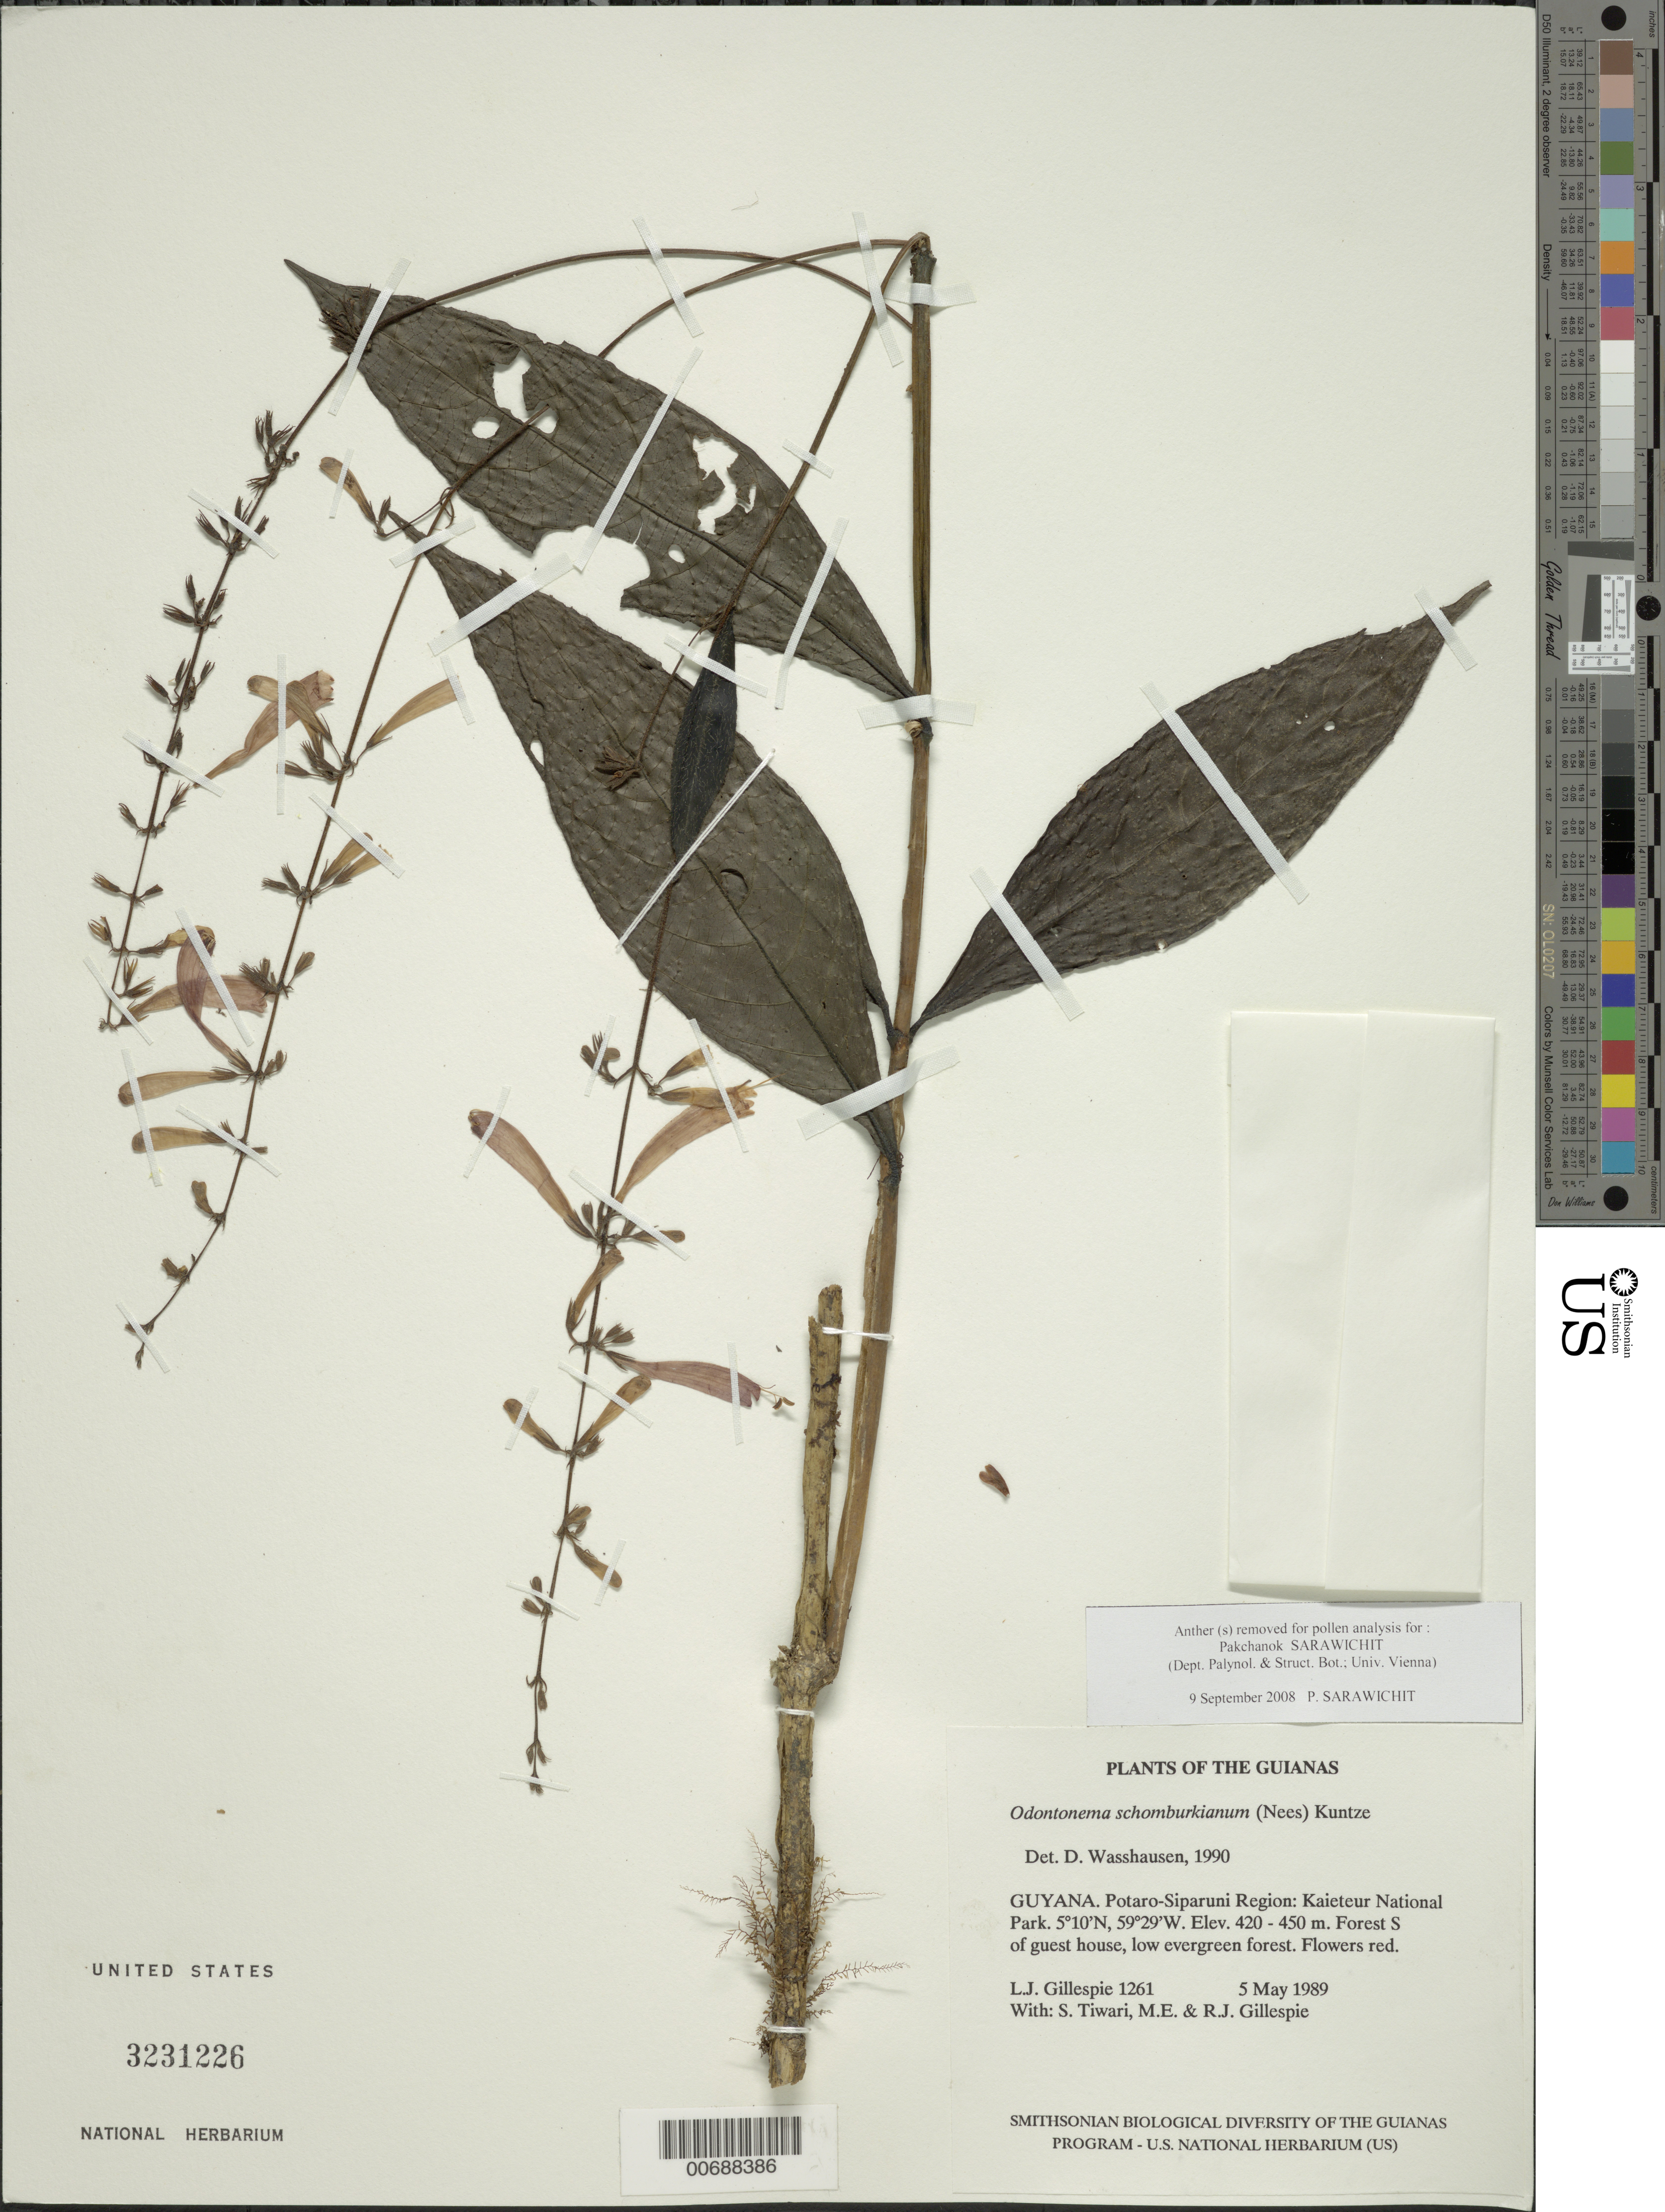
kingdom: Plantae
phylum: Tracheophyta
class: Magnoliopsida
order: Lamiales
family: Acanthaceae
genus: Odontonema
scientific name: Odontonema schomburgkianum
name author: (Nees) Kuntze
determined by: Wasshausen, Dieter C., (BOT), Smithsonian Institution - National Museum of Natural History (UNITED STATES)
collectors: L. J. Gillespie, S. Tiwari, M. Gillespie & R. Gillespie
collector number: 1261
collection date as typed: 5 May 1989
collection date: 1989-05-05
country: Guyana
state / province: Potaro-Siparuni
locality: Kaieteur National Park, S of guest house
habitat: Low evergreen forest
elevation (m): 420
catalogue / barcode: US 3231226